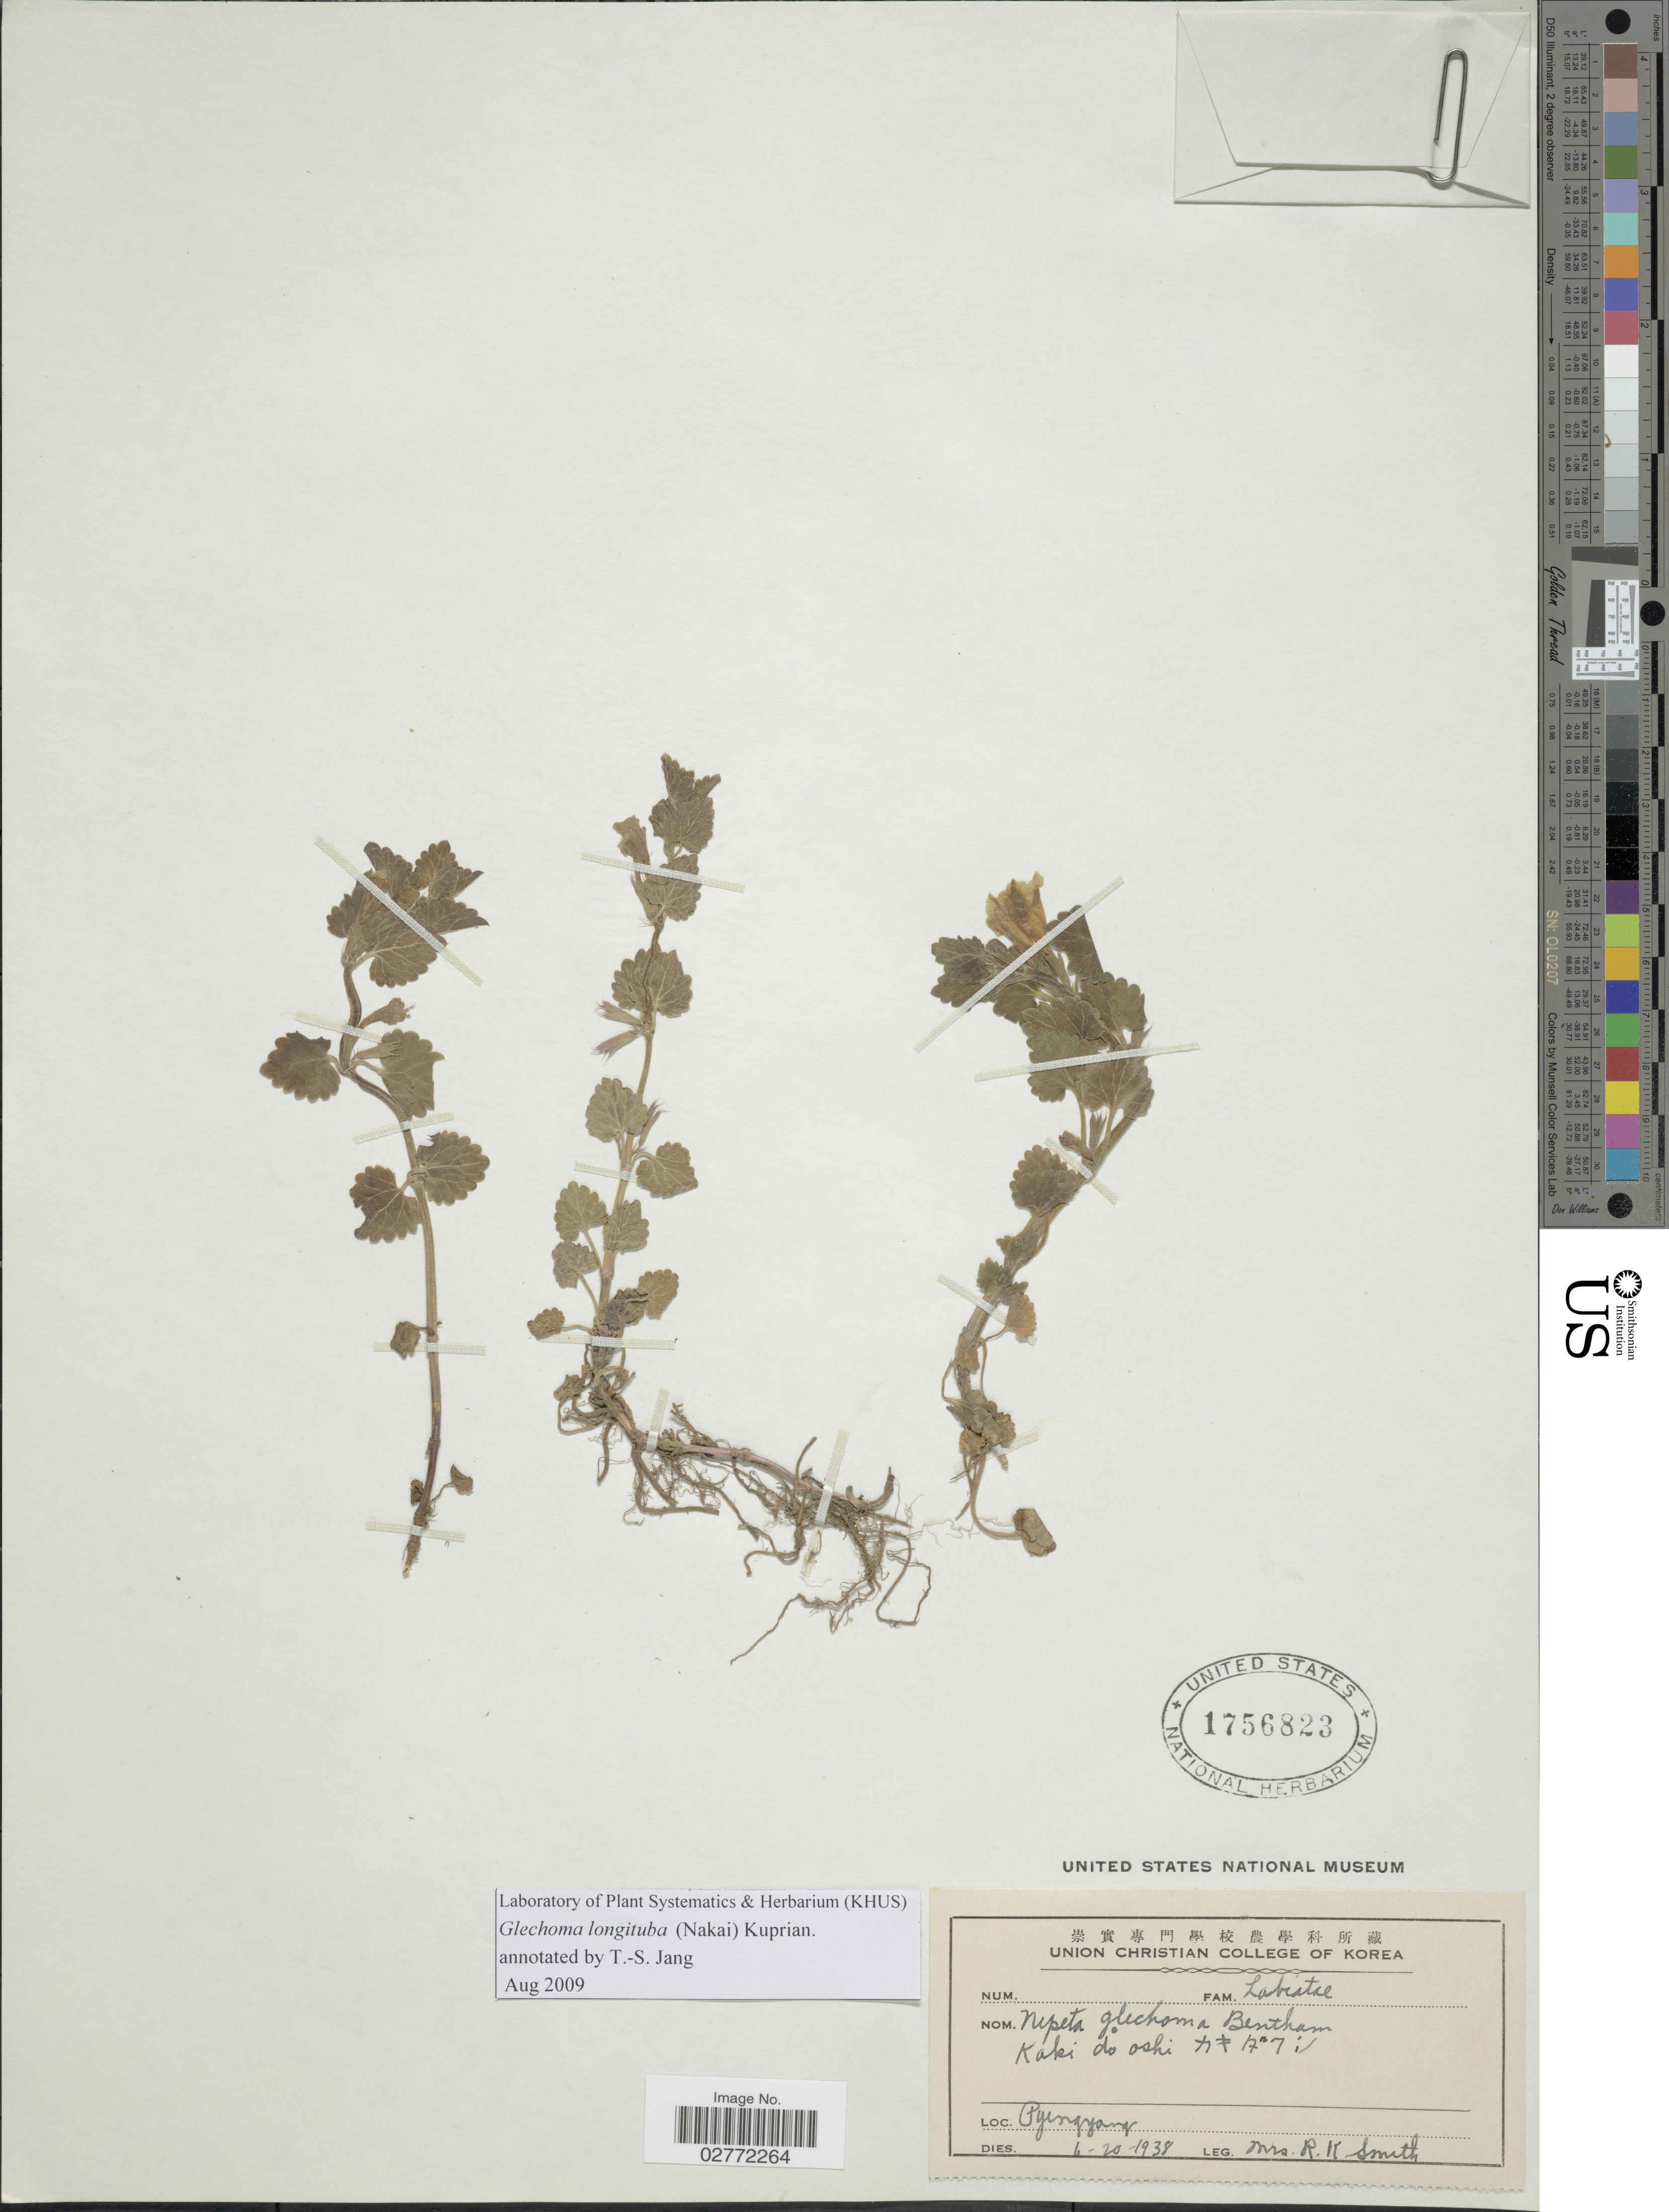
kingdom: Plantae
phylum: Tracheophyta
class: Magnoliopsida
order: Lamiales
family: Lamiaceae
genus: Glechoma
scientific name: Glechoma longituba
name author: (Nakai) Kuprian.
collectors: R. Smith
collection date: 1938-06-20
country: North Korea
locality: Pyengyang.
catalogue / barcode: US 1756823